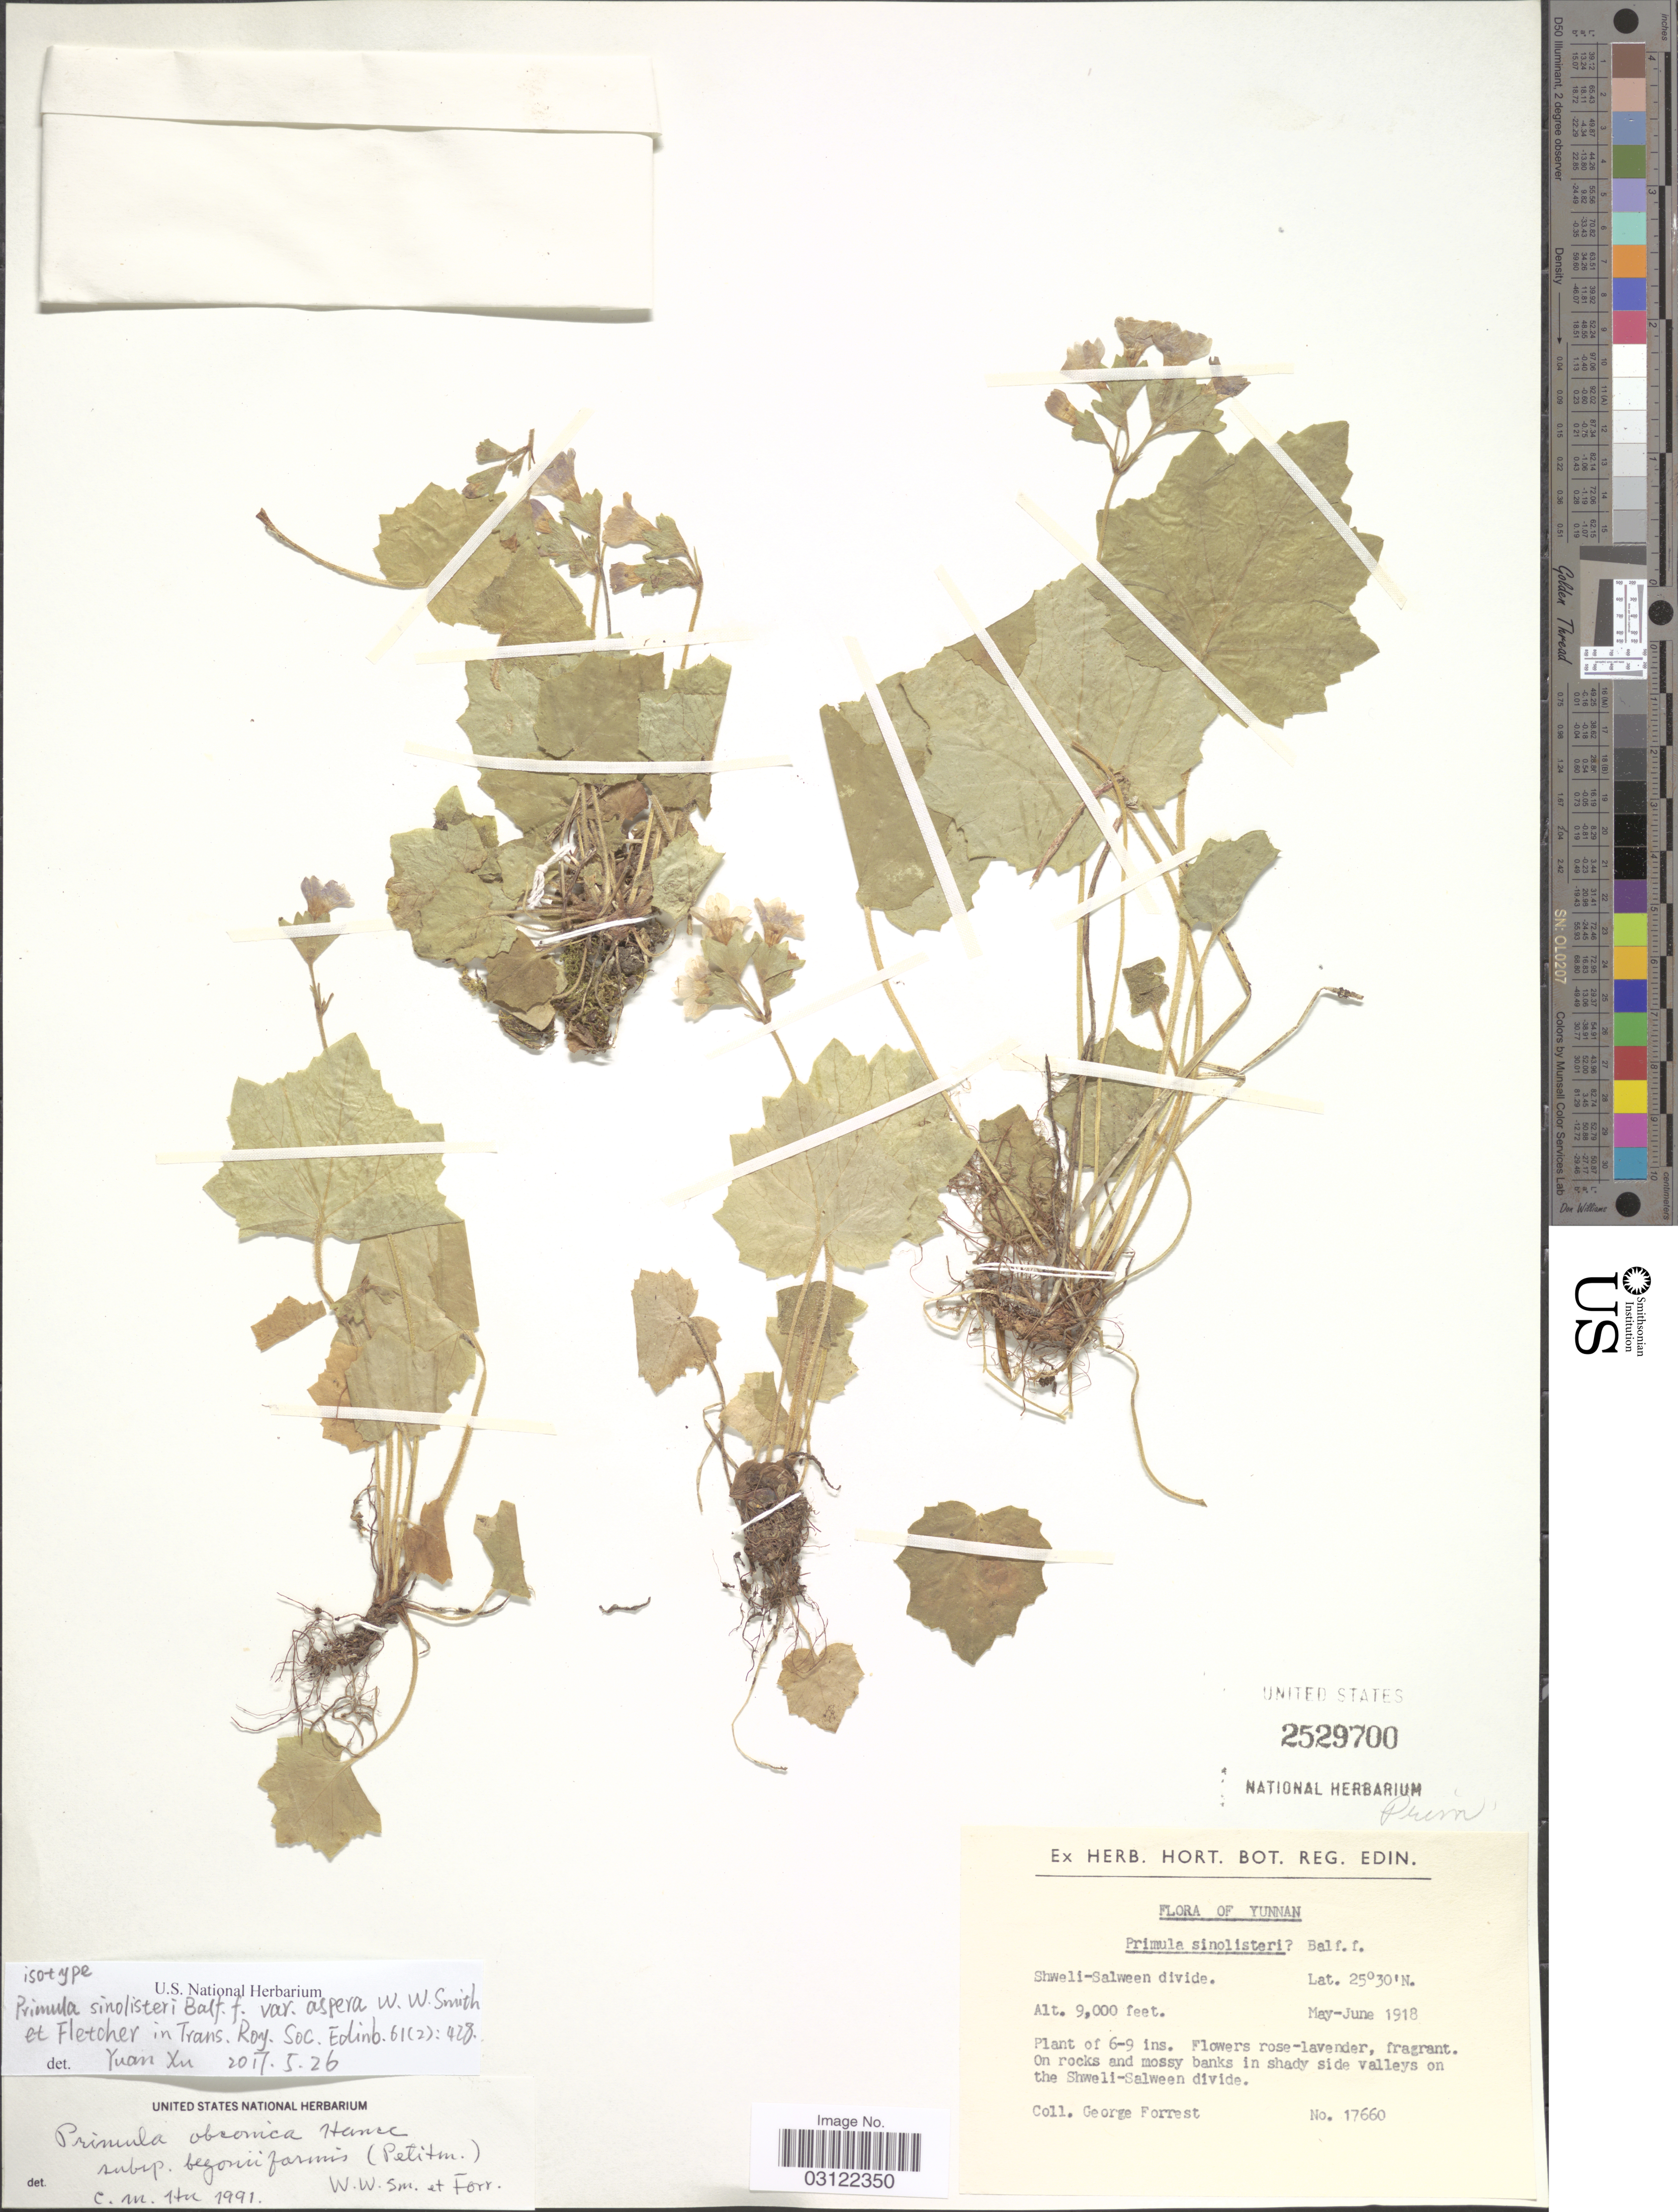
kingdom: Plantae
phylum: Tracheophyta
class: Magnoliopsida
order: Ericales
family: Primulaceae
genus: Primula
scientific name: Primula sinolisteri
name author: Balf. f.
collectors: G. Forrest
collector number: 17660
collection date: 1918-05/1918-06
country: China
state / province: Yunnan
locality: Shweli-Salween divide. In shady side valleys on the Shweli-Salween divide.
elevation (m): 2743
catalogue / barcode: US 2529700